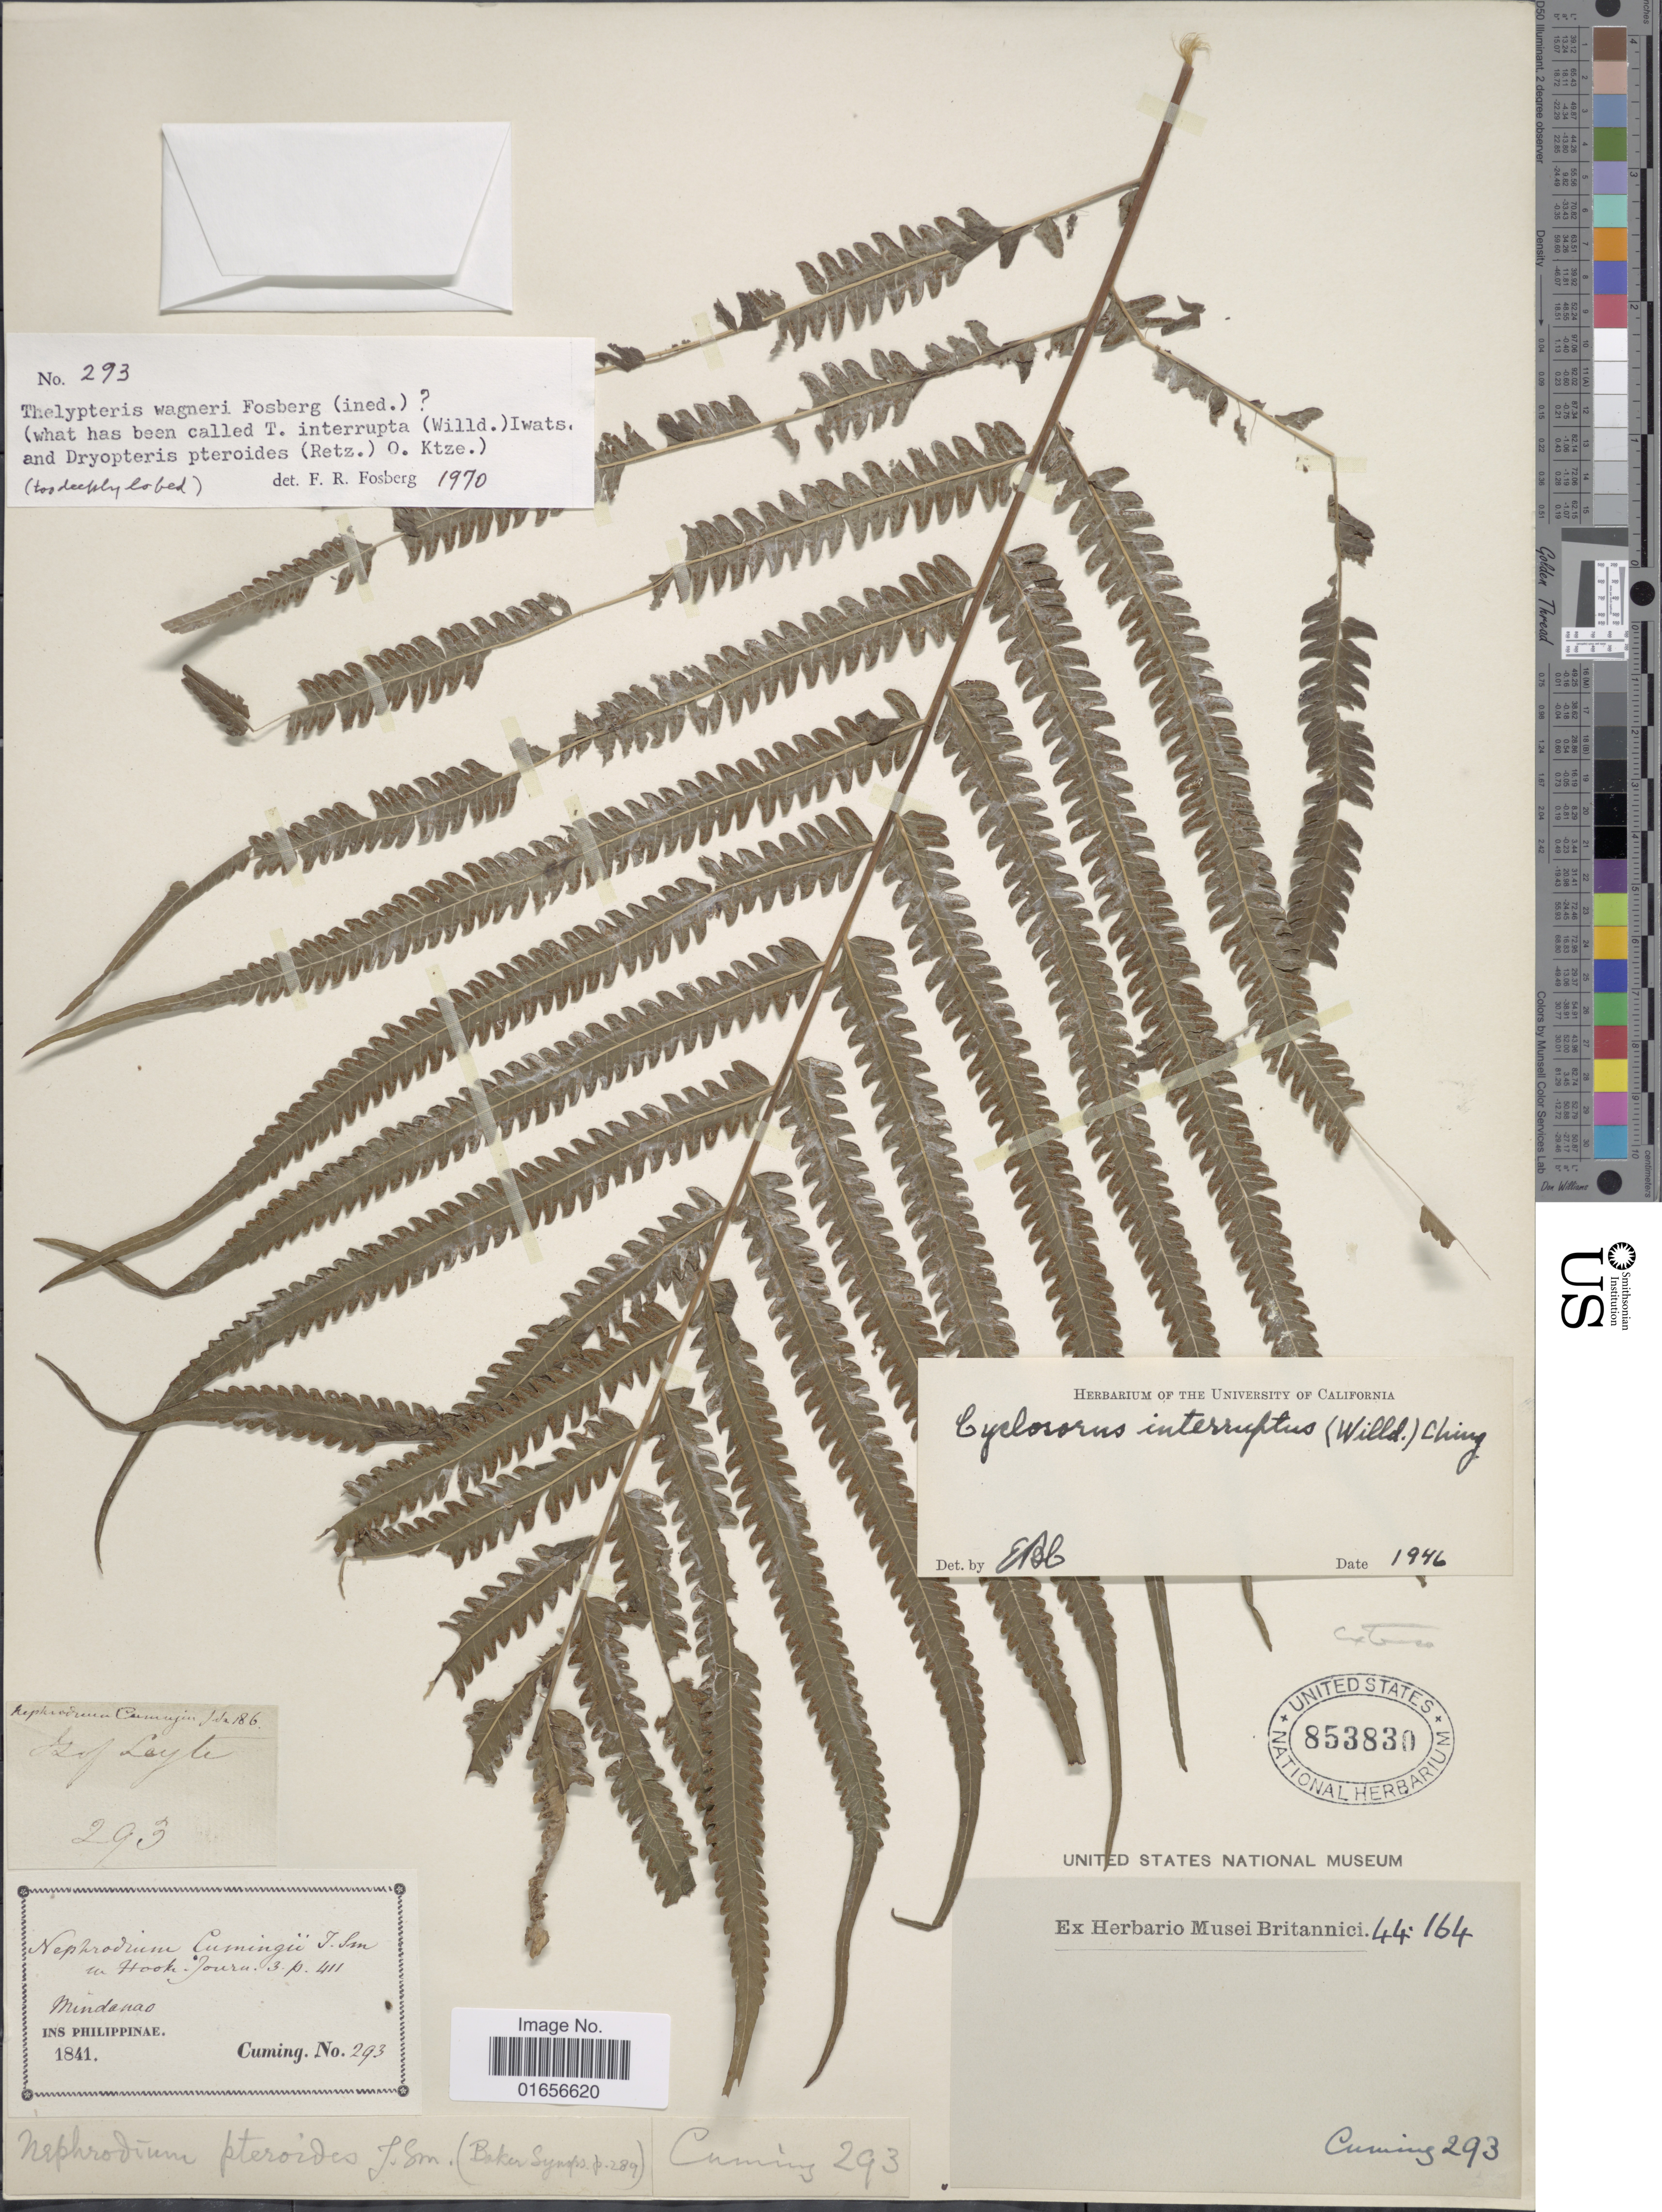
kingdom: Plantae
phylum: Tracheophyta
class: Polypodiopsida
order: Polypodiales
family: Thelypteridaceae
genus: Amphineuron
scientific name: Amphineuron terminans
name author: (J. Sm. ex Hook.) Holttum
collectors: -. Cuming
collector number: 293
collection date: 1841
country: Philippines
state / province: Eastern Visayas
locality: Prov. Leyte. Mindanao, Ins. Philippinae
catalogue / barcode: US 853830